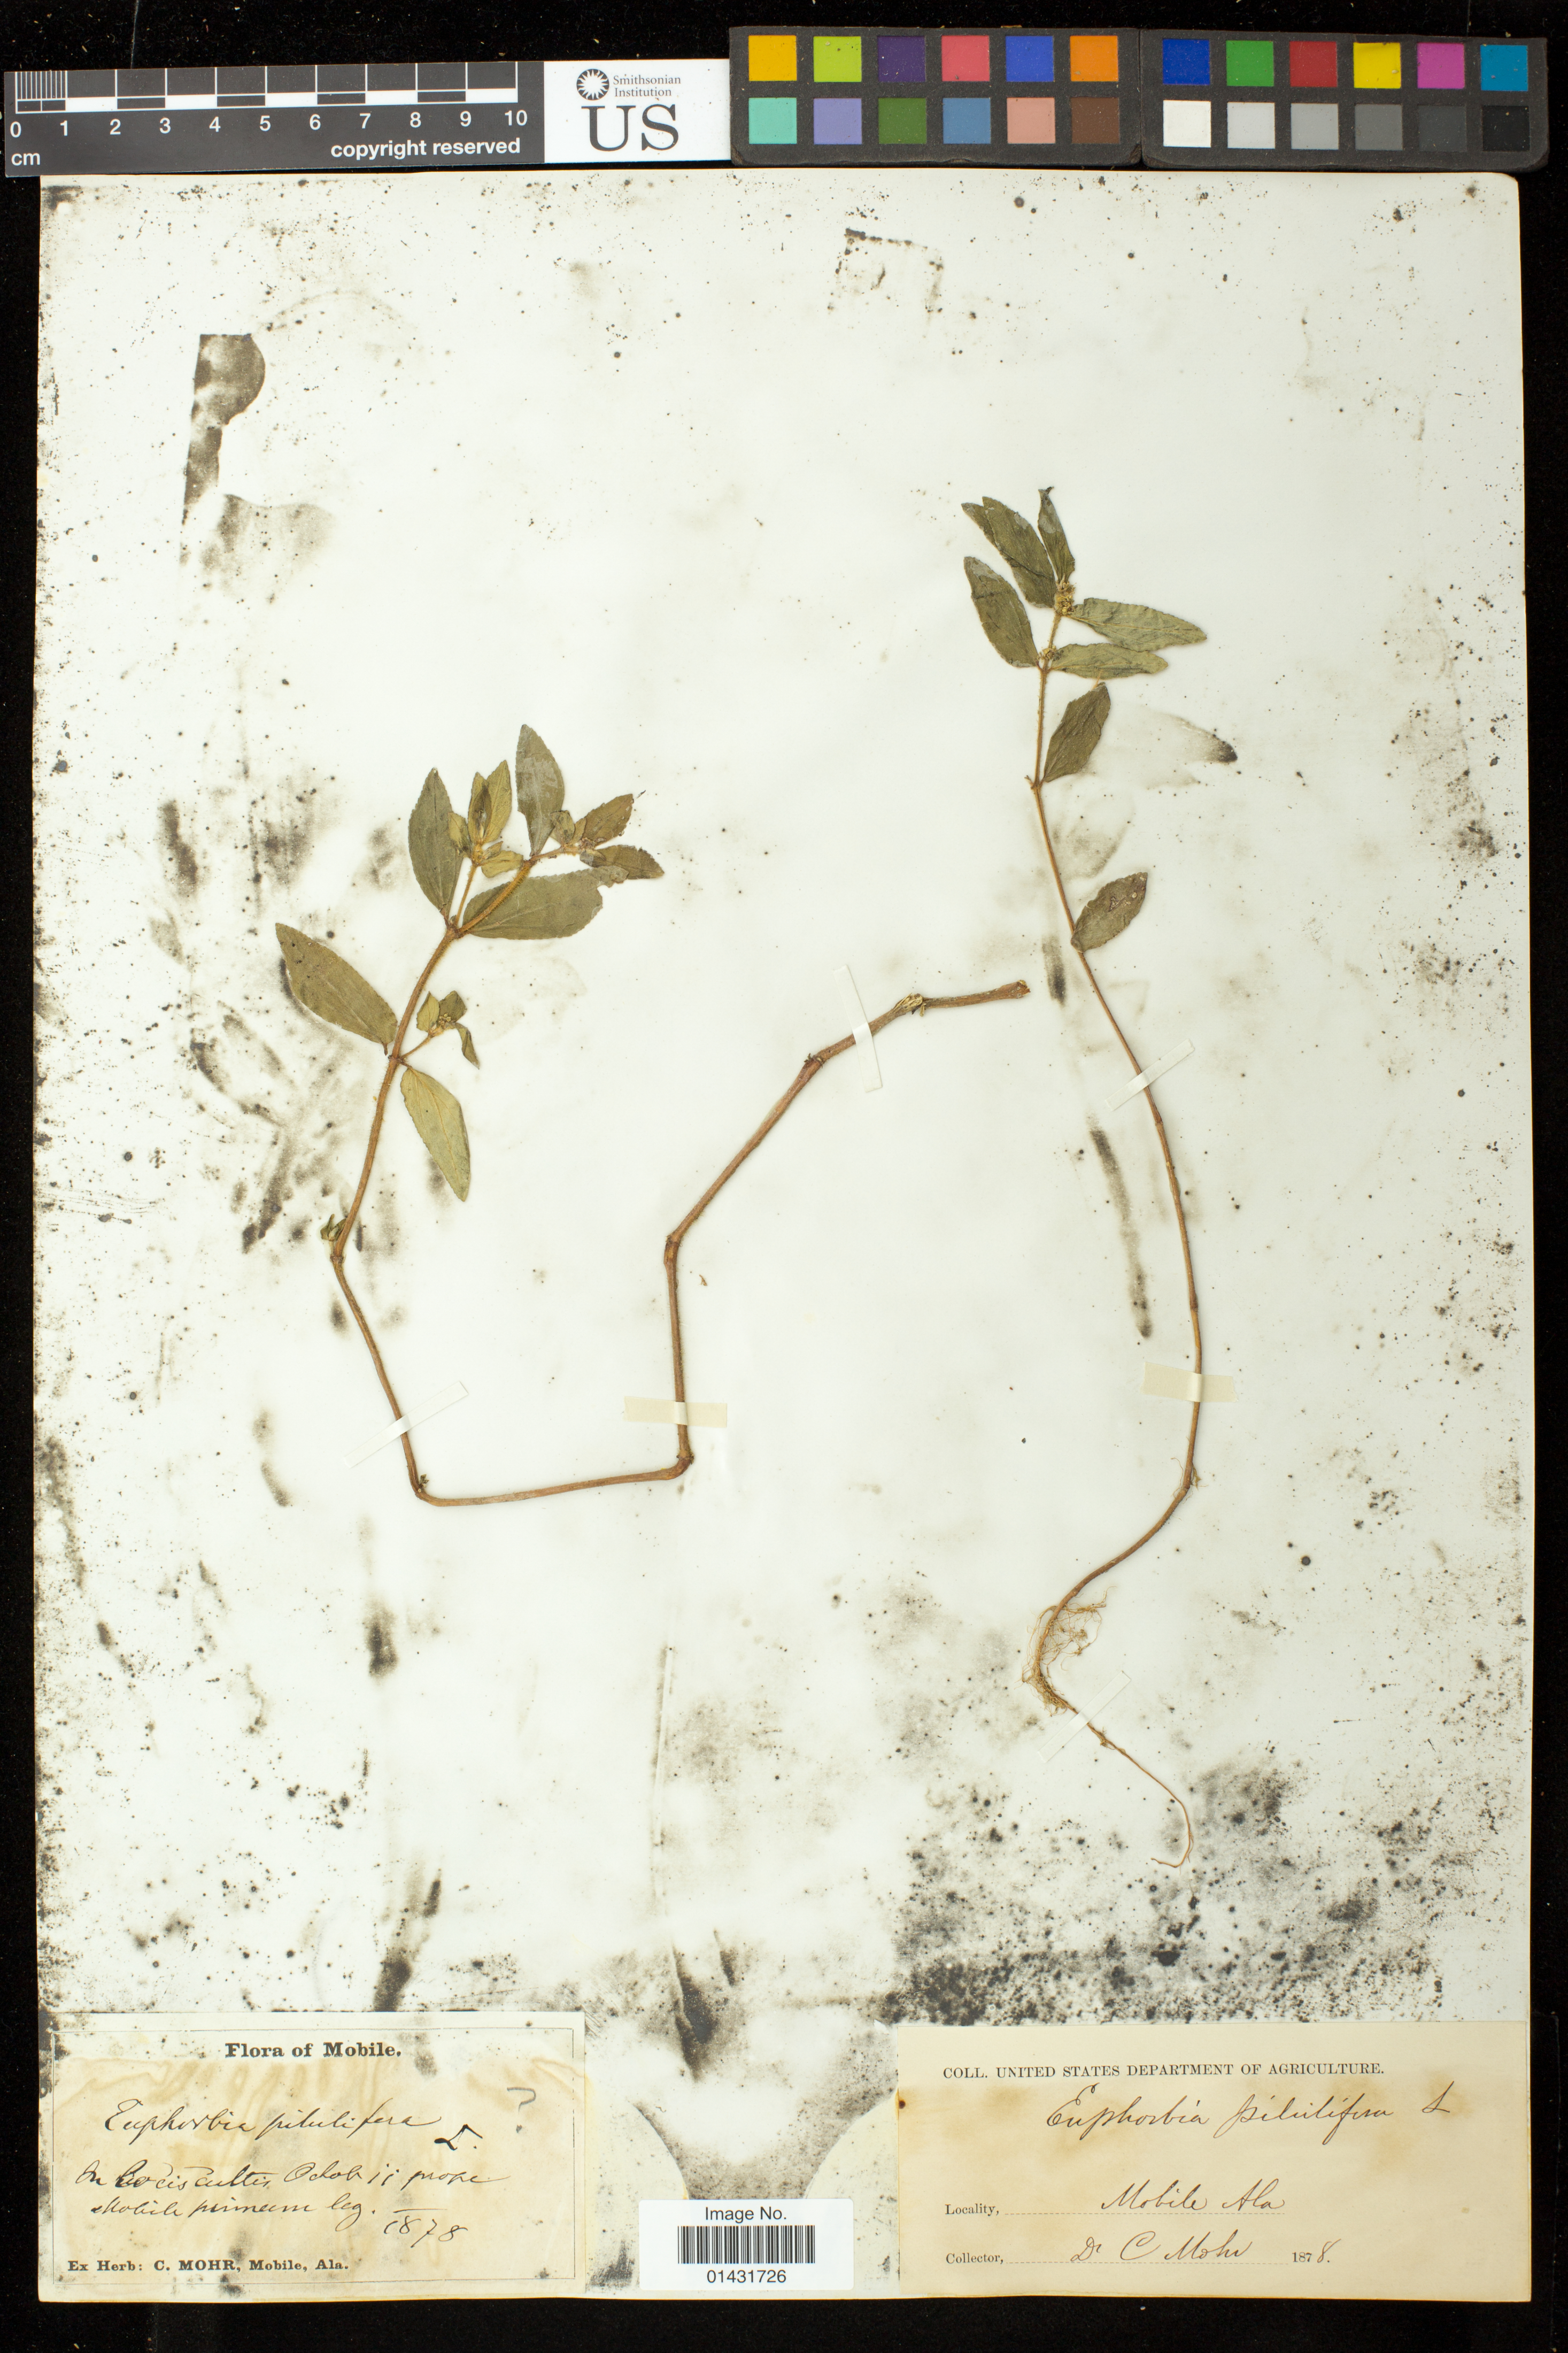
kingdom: Plantae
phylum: Tracheophyta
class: Magnoliopsida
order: Malpighiales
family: Euphorbiaceae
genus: Euphorbia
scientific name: Euphorbia hirta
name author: L.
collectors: C. T. Mohr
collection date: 1878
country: United States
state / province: Alabama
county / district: Mobile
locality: Mobile